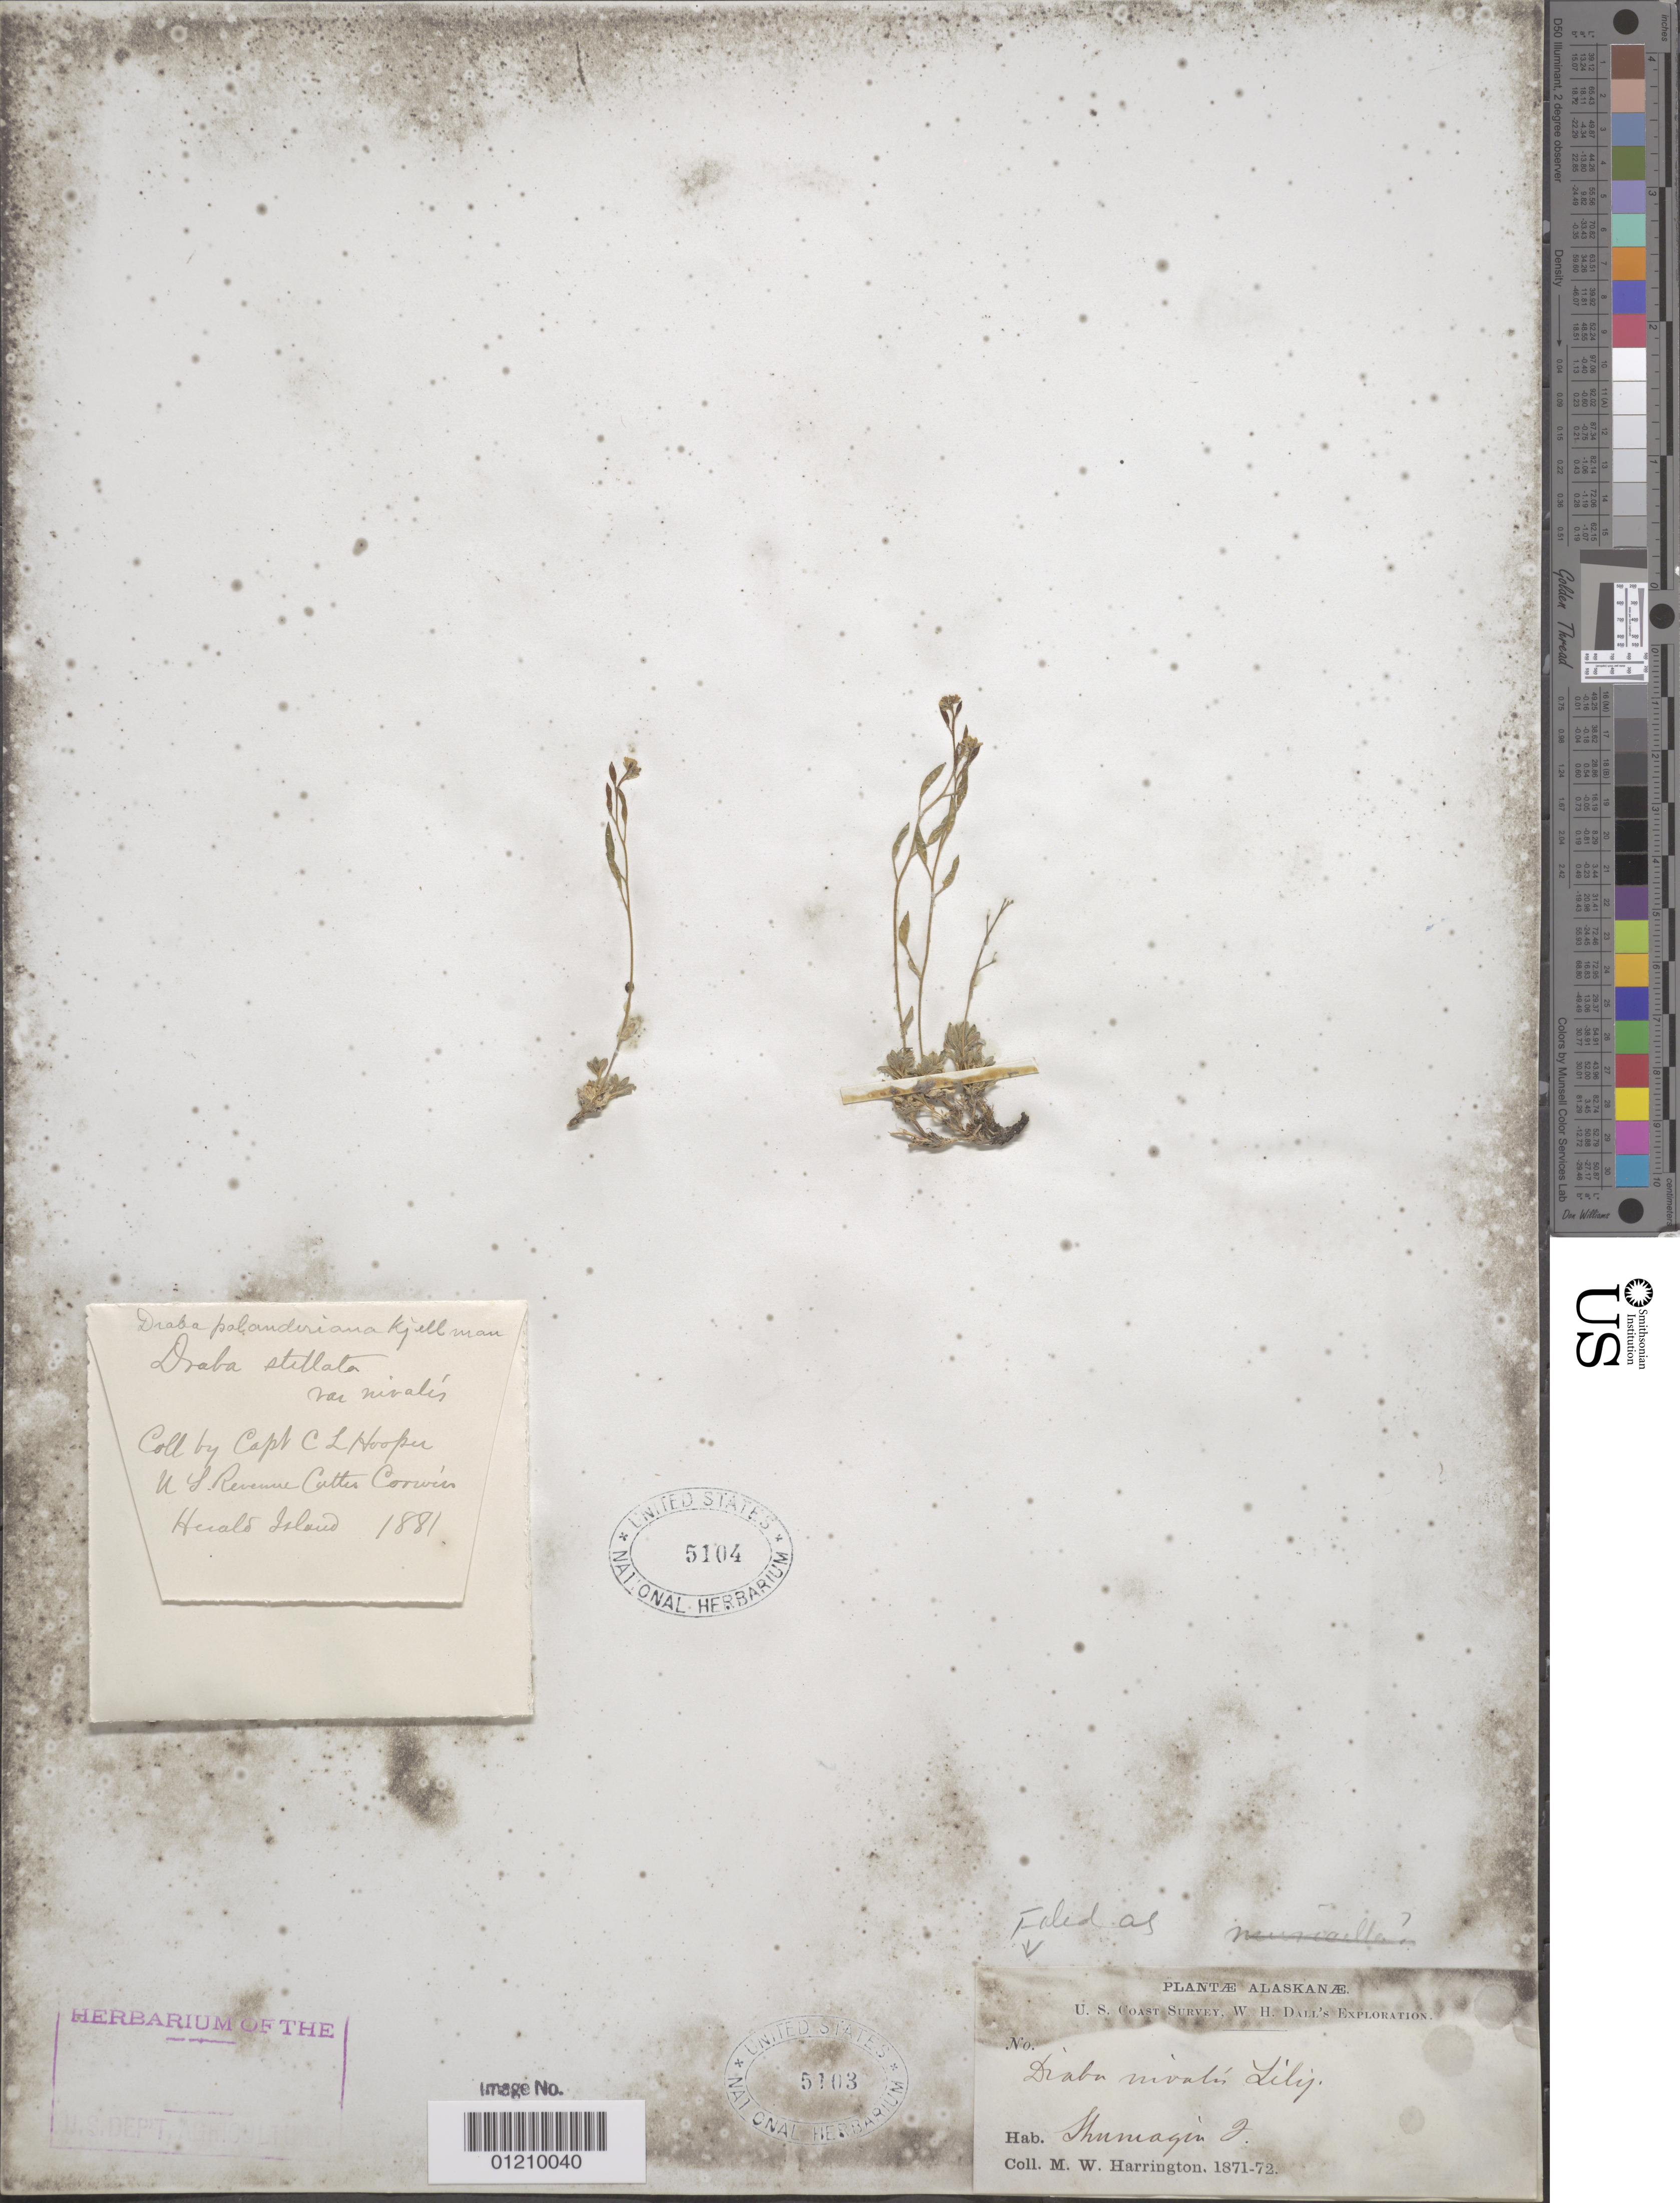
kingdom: Plantae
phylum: Tracheophyta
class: Magnoliopsida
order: Brassicales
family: Brassicaceae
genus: Draba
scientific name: Draba stellata var. nivalis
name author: (Lilj.) Regel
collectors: C. Hooper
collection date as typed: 1881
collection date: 1881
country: United States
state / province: Alaska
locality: Herald Island.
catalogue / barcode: US 5104